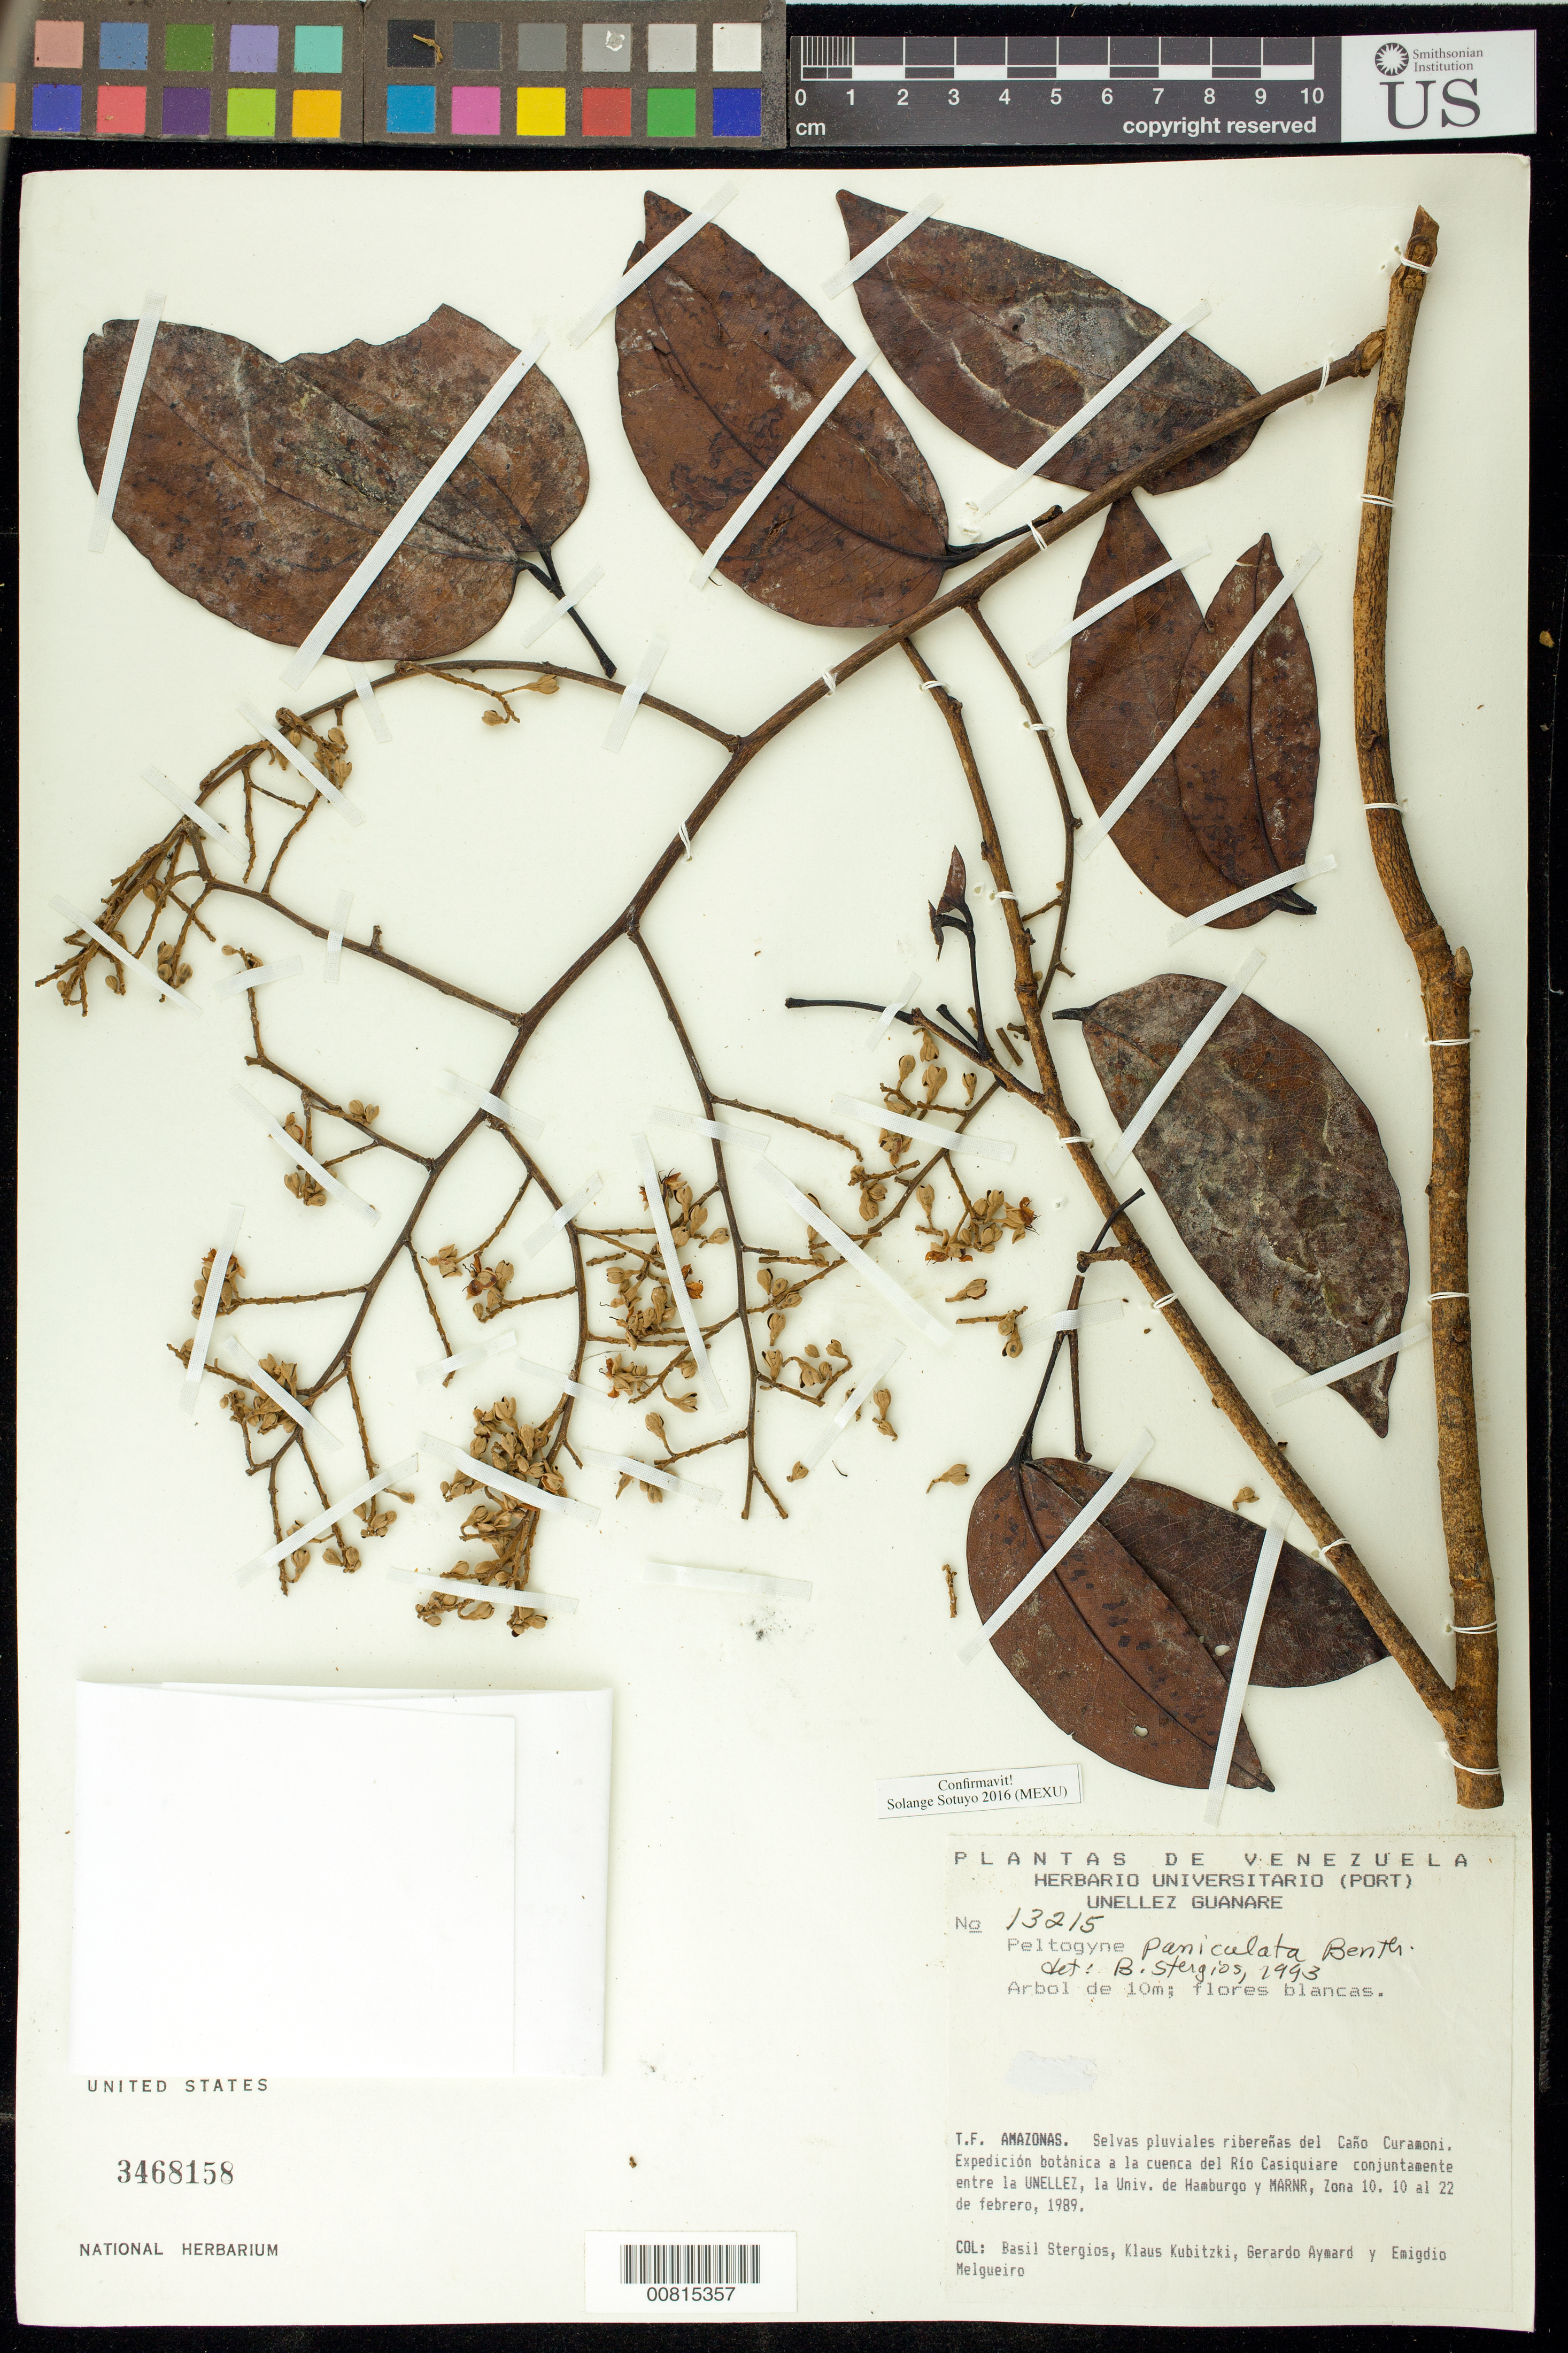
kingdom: Plantae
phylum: Tracheophyta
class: Magnoliopsida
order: Fabales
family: Fabaceae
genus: Peltogyne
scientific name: Peltogyne paniculata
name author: Benth.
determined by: Stergios, B. G.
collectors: B. G. Stergios, K. Kubitzki, G. A. Aymard & E. Melgueiro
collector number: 13215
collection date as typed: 10-Feb-89 to 22-Feb-89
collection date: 1989-02-10/1989-02-22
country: Venezuela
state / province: Amazonas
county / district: Río Negro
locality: Caño Curamoni, cuenca del río Casiquiare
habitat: Selvas pluviales riberenas del cano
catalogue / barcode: US 3468158